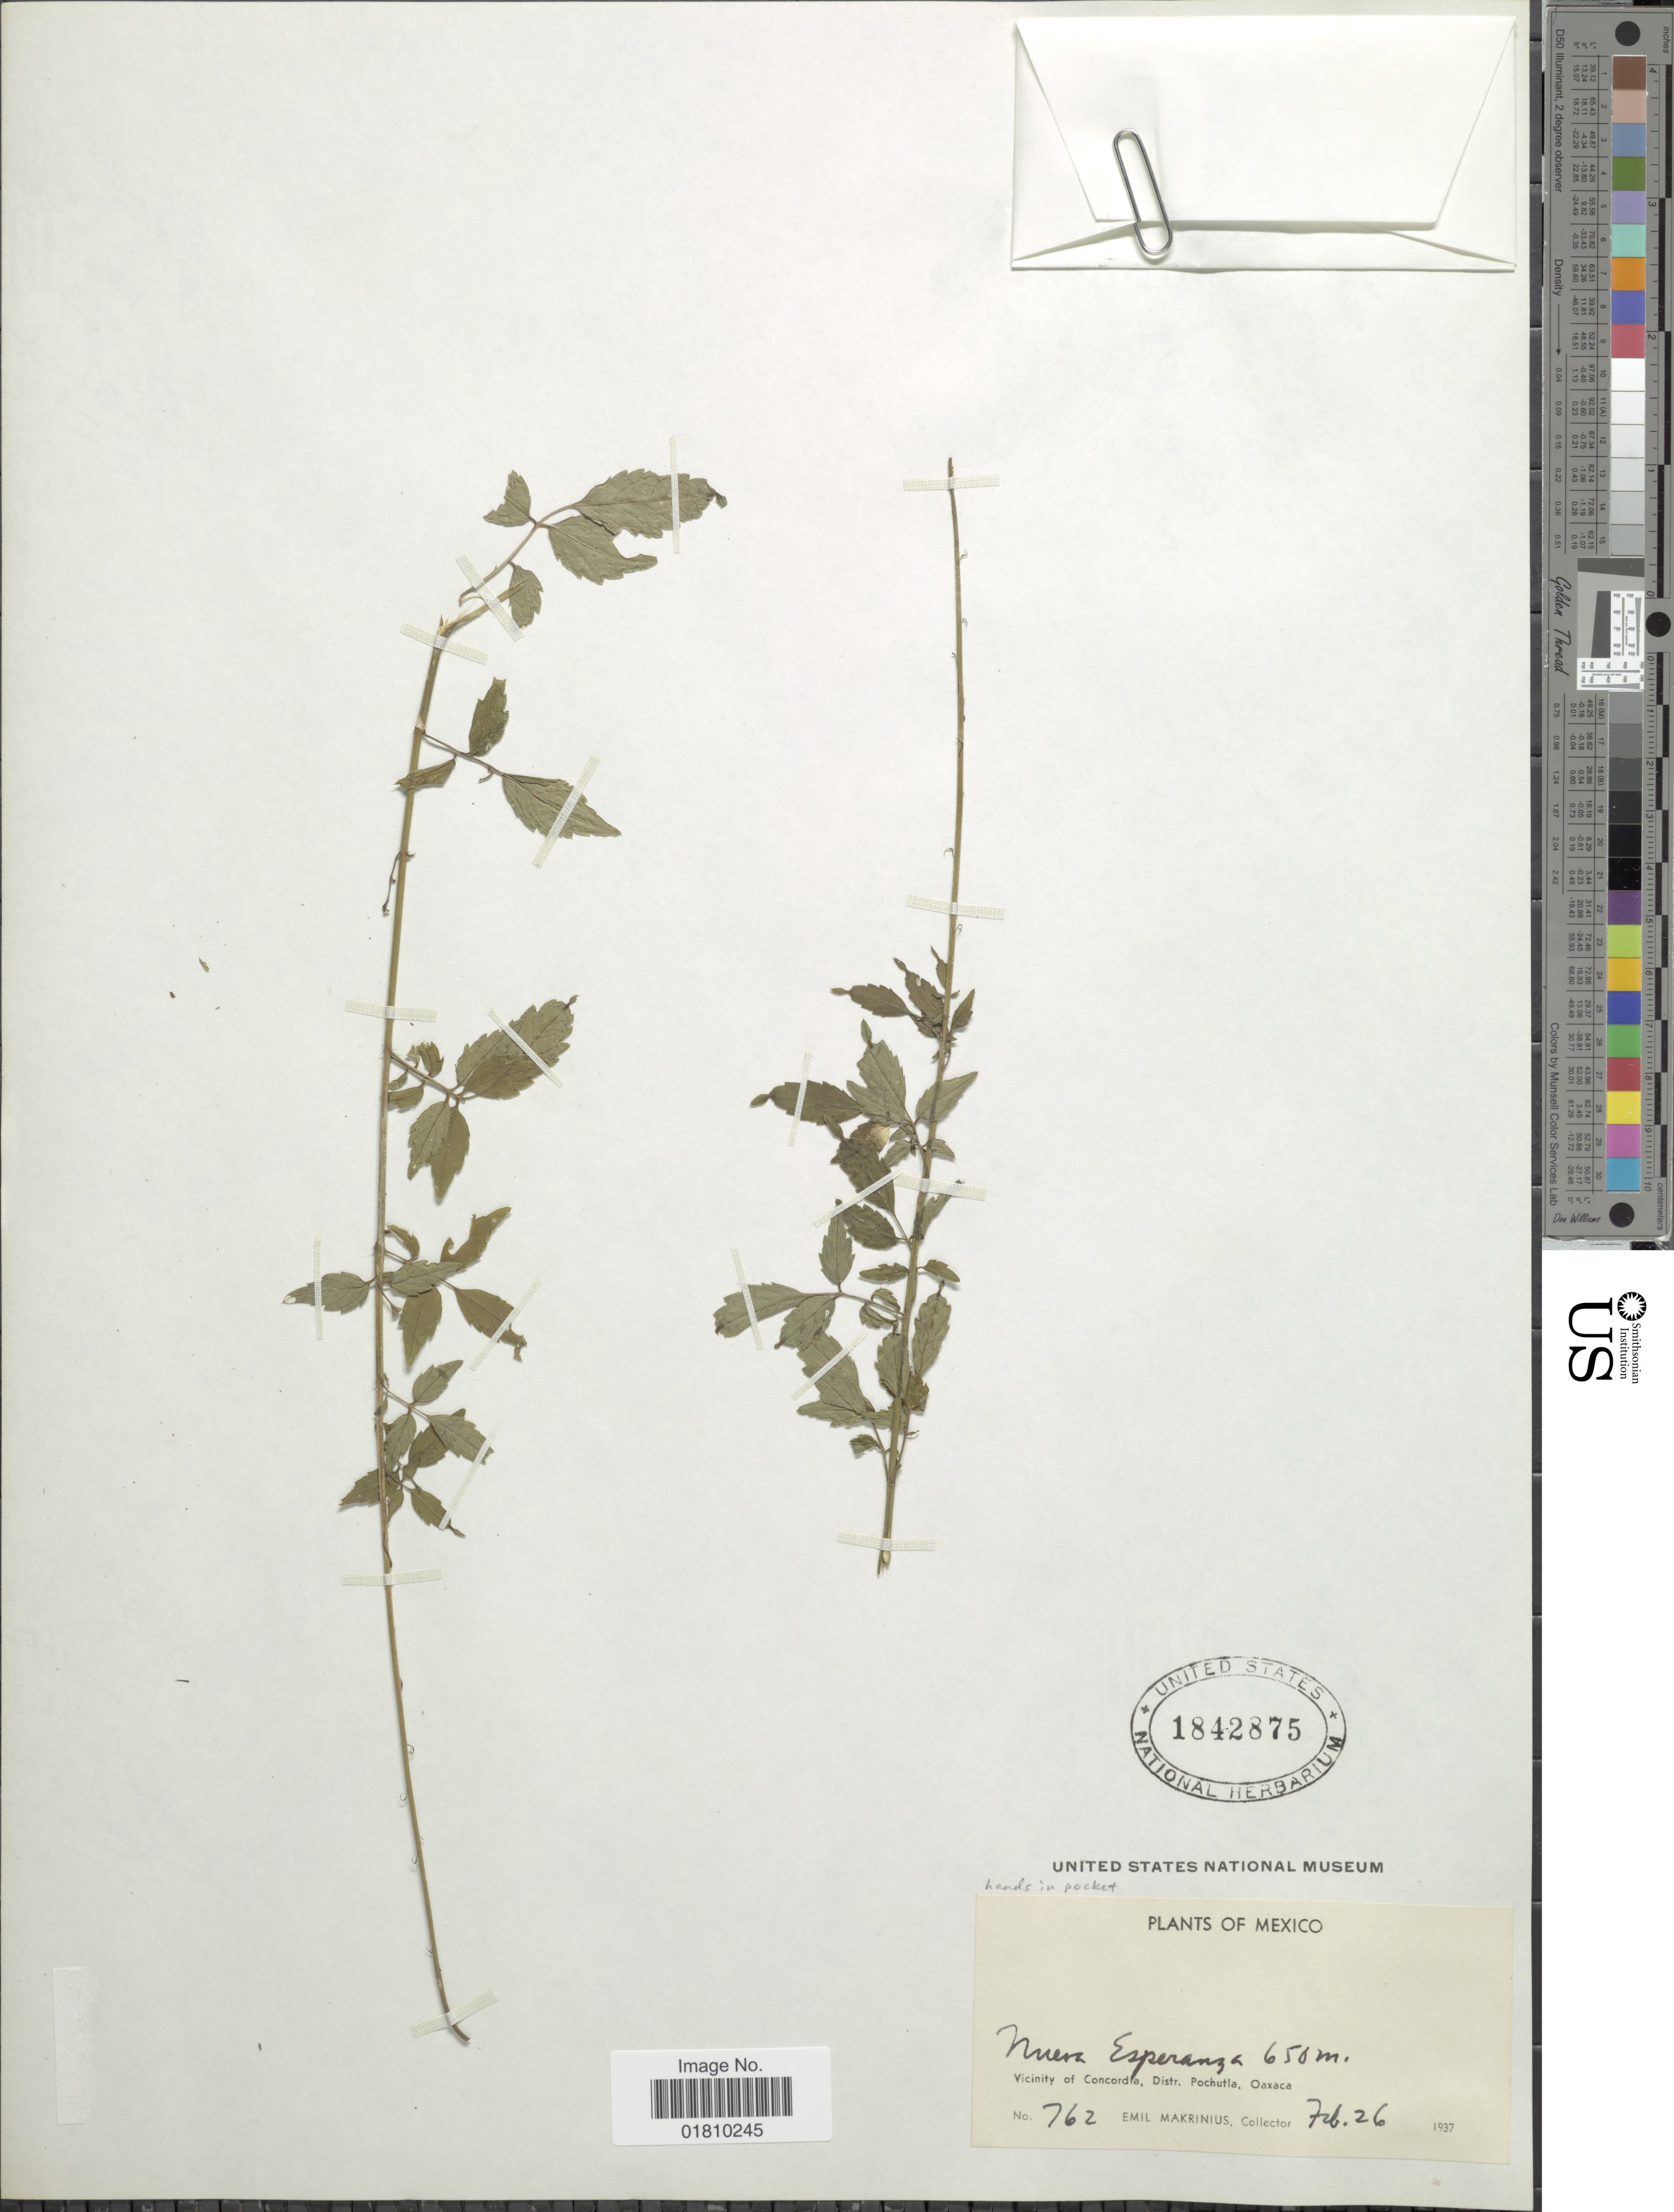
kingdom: Plantae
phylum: Tracheophyta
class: Magnoliopsida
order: Asterales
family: Asteraceae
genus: Adenophyllum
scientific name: Adenophyllum aurantium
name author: (L.) Strother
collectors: E. Makrinius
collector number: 762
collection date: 1937-02-26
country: Mexico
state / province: Oaxaca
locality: Nueva Esperanza, Vicinity of Concordia, Distr. Pochutla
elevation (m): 650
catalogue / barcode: US 1842875